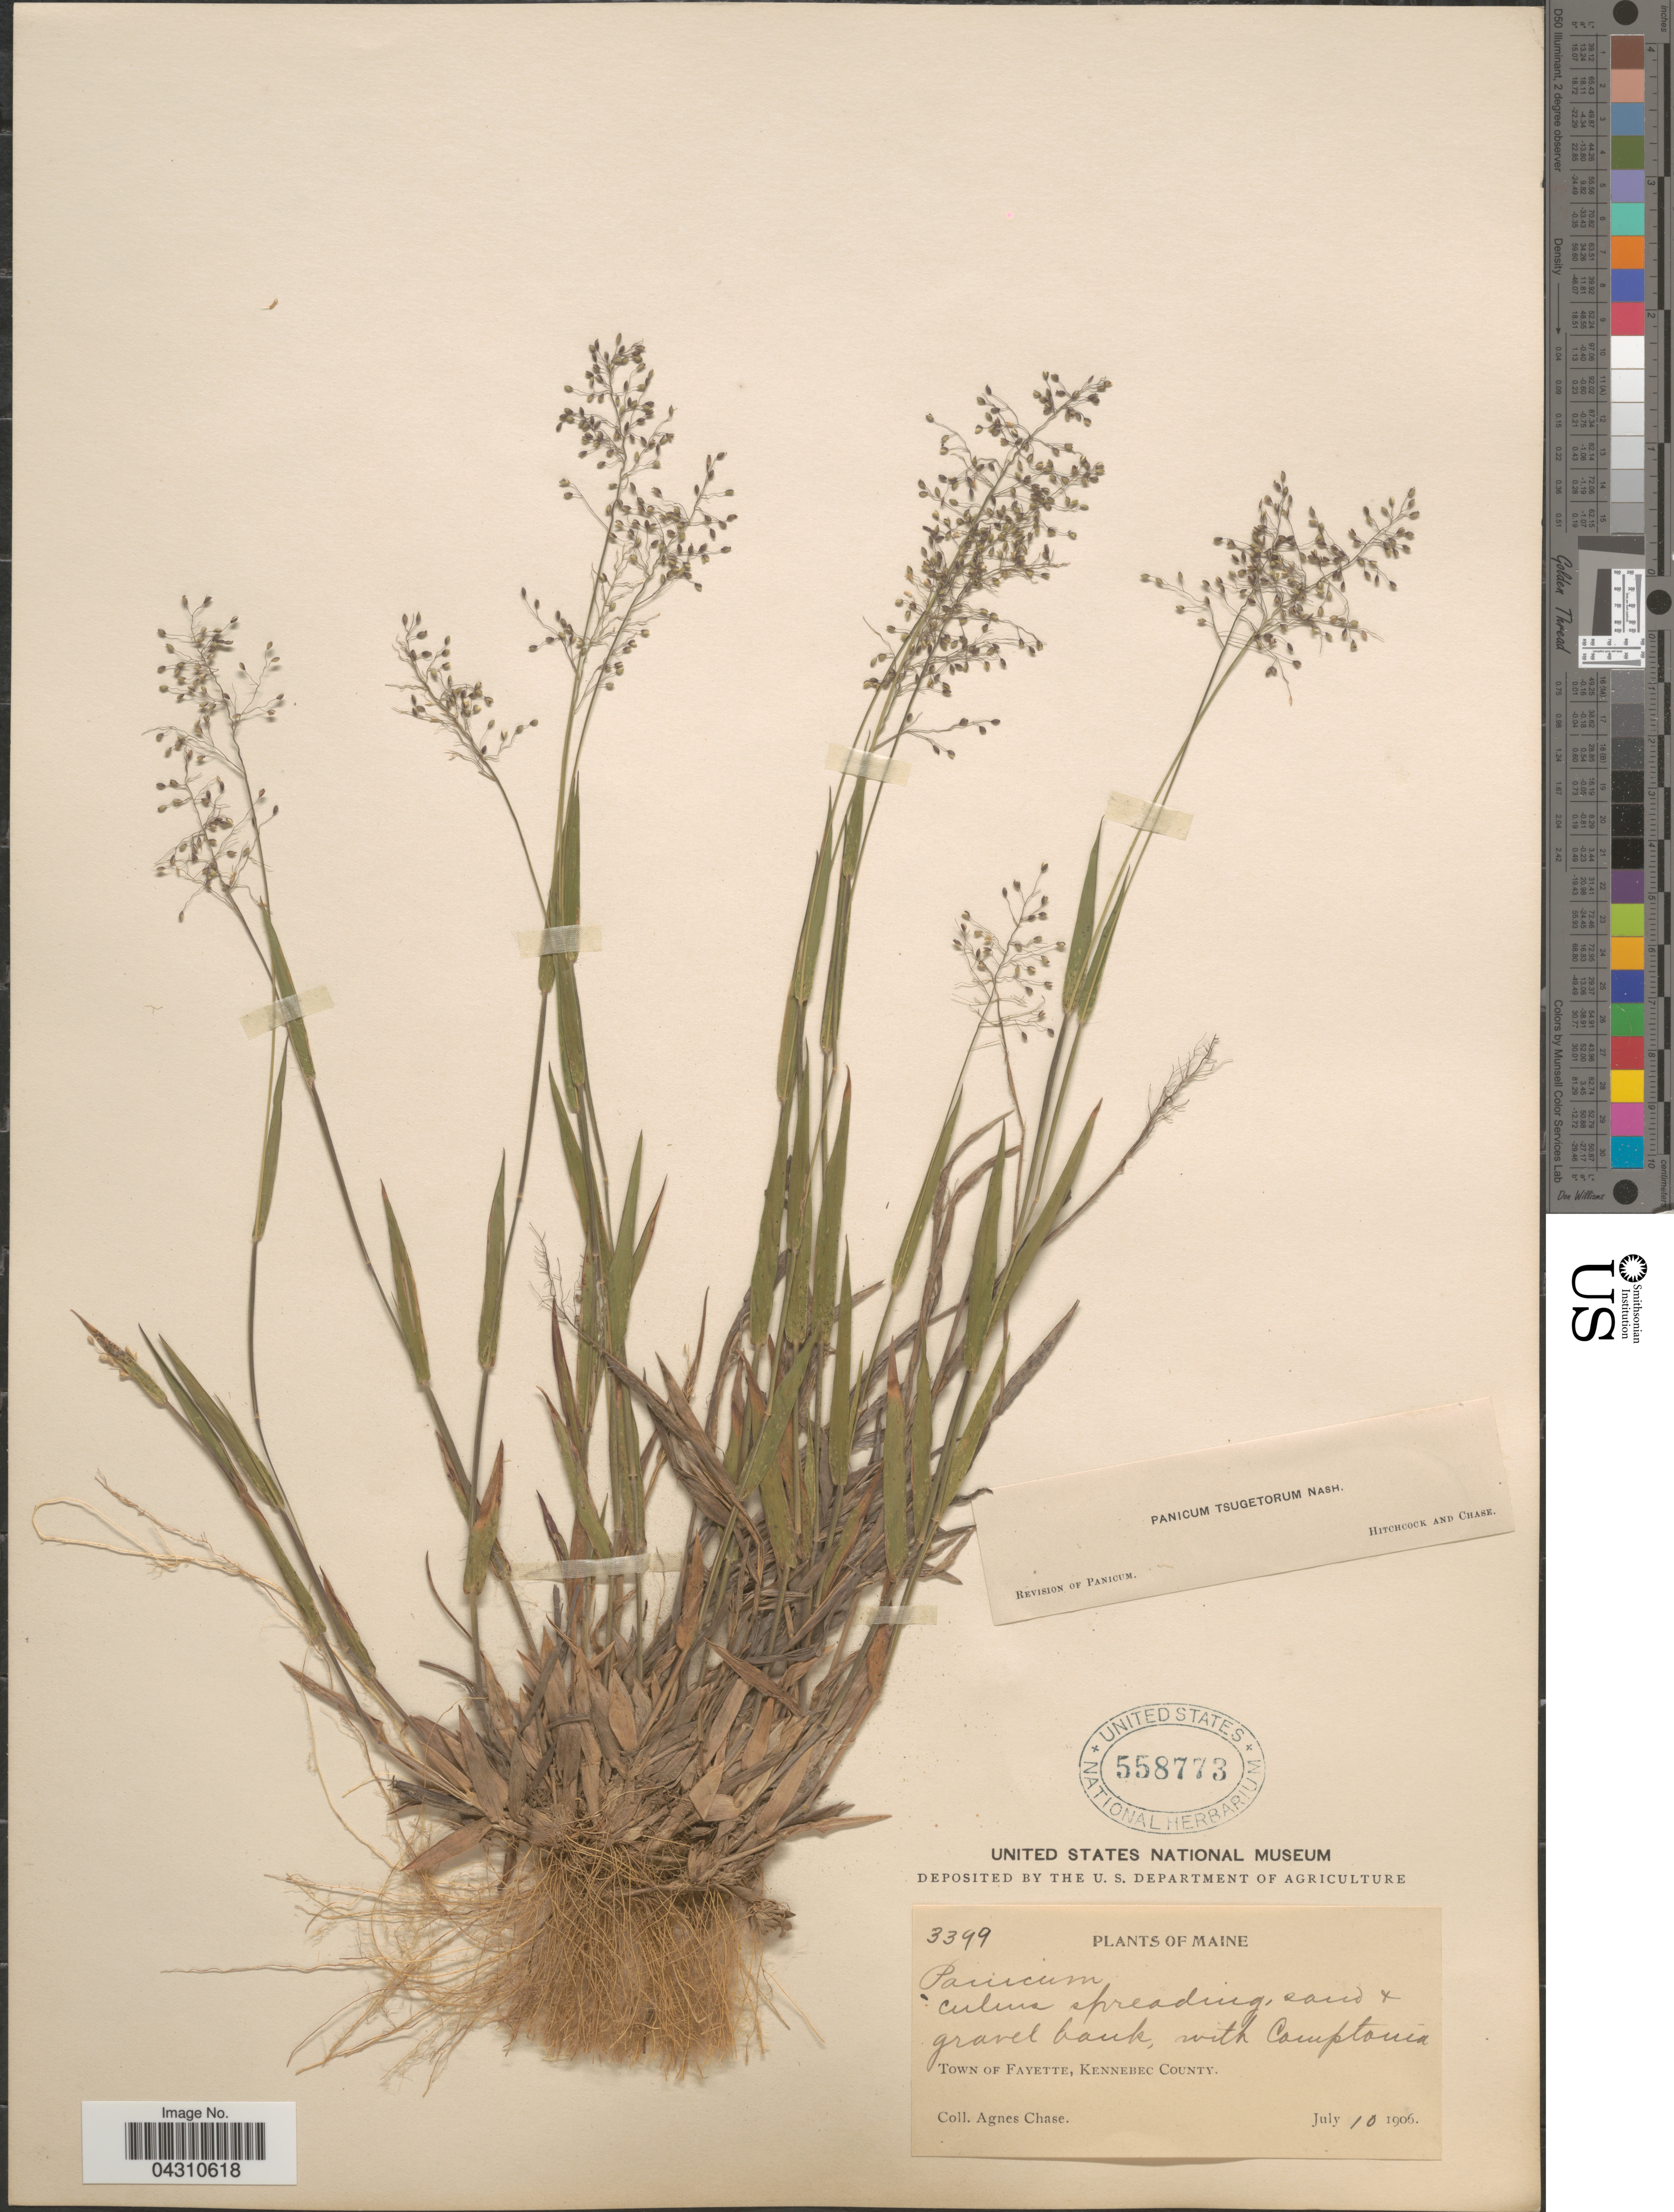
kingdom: Plantae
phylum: Tracheophyta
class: Liliopsida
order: Poales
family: Poaceae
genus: Dichanthelium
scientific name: Dichanthelium portoricense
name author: (Desv. ex Ham.) B.F. Hansen & Wunderlin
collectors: A. Chase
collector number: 3399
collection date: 1906-07-10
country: United States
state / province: Maine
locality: Sand & gravel bank, with Comptonia. Town of Fayette, Kennebec County.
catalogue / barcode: US 558773